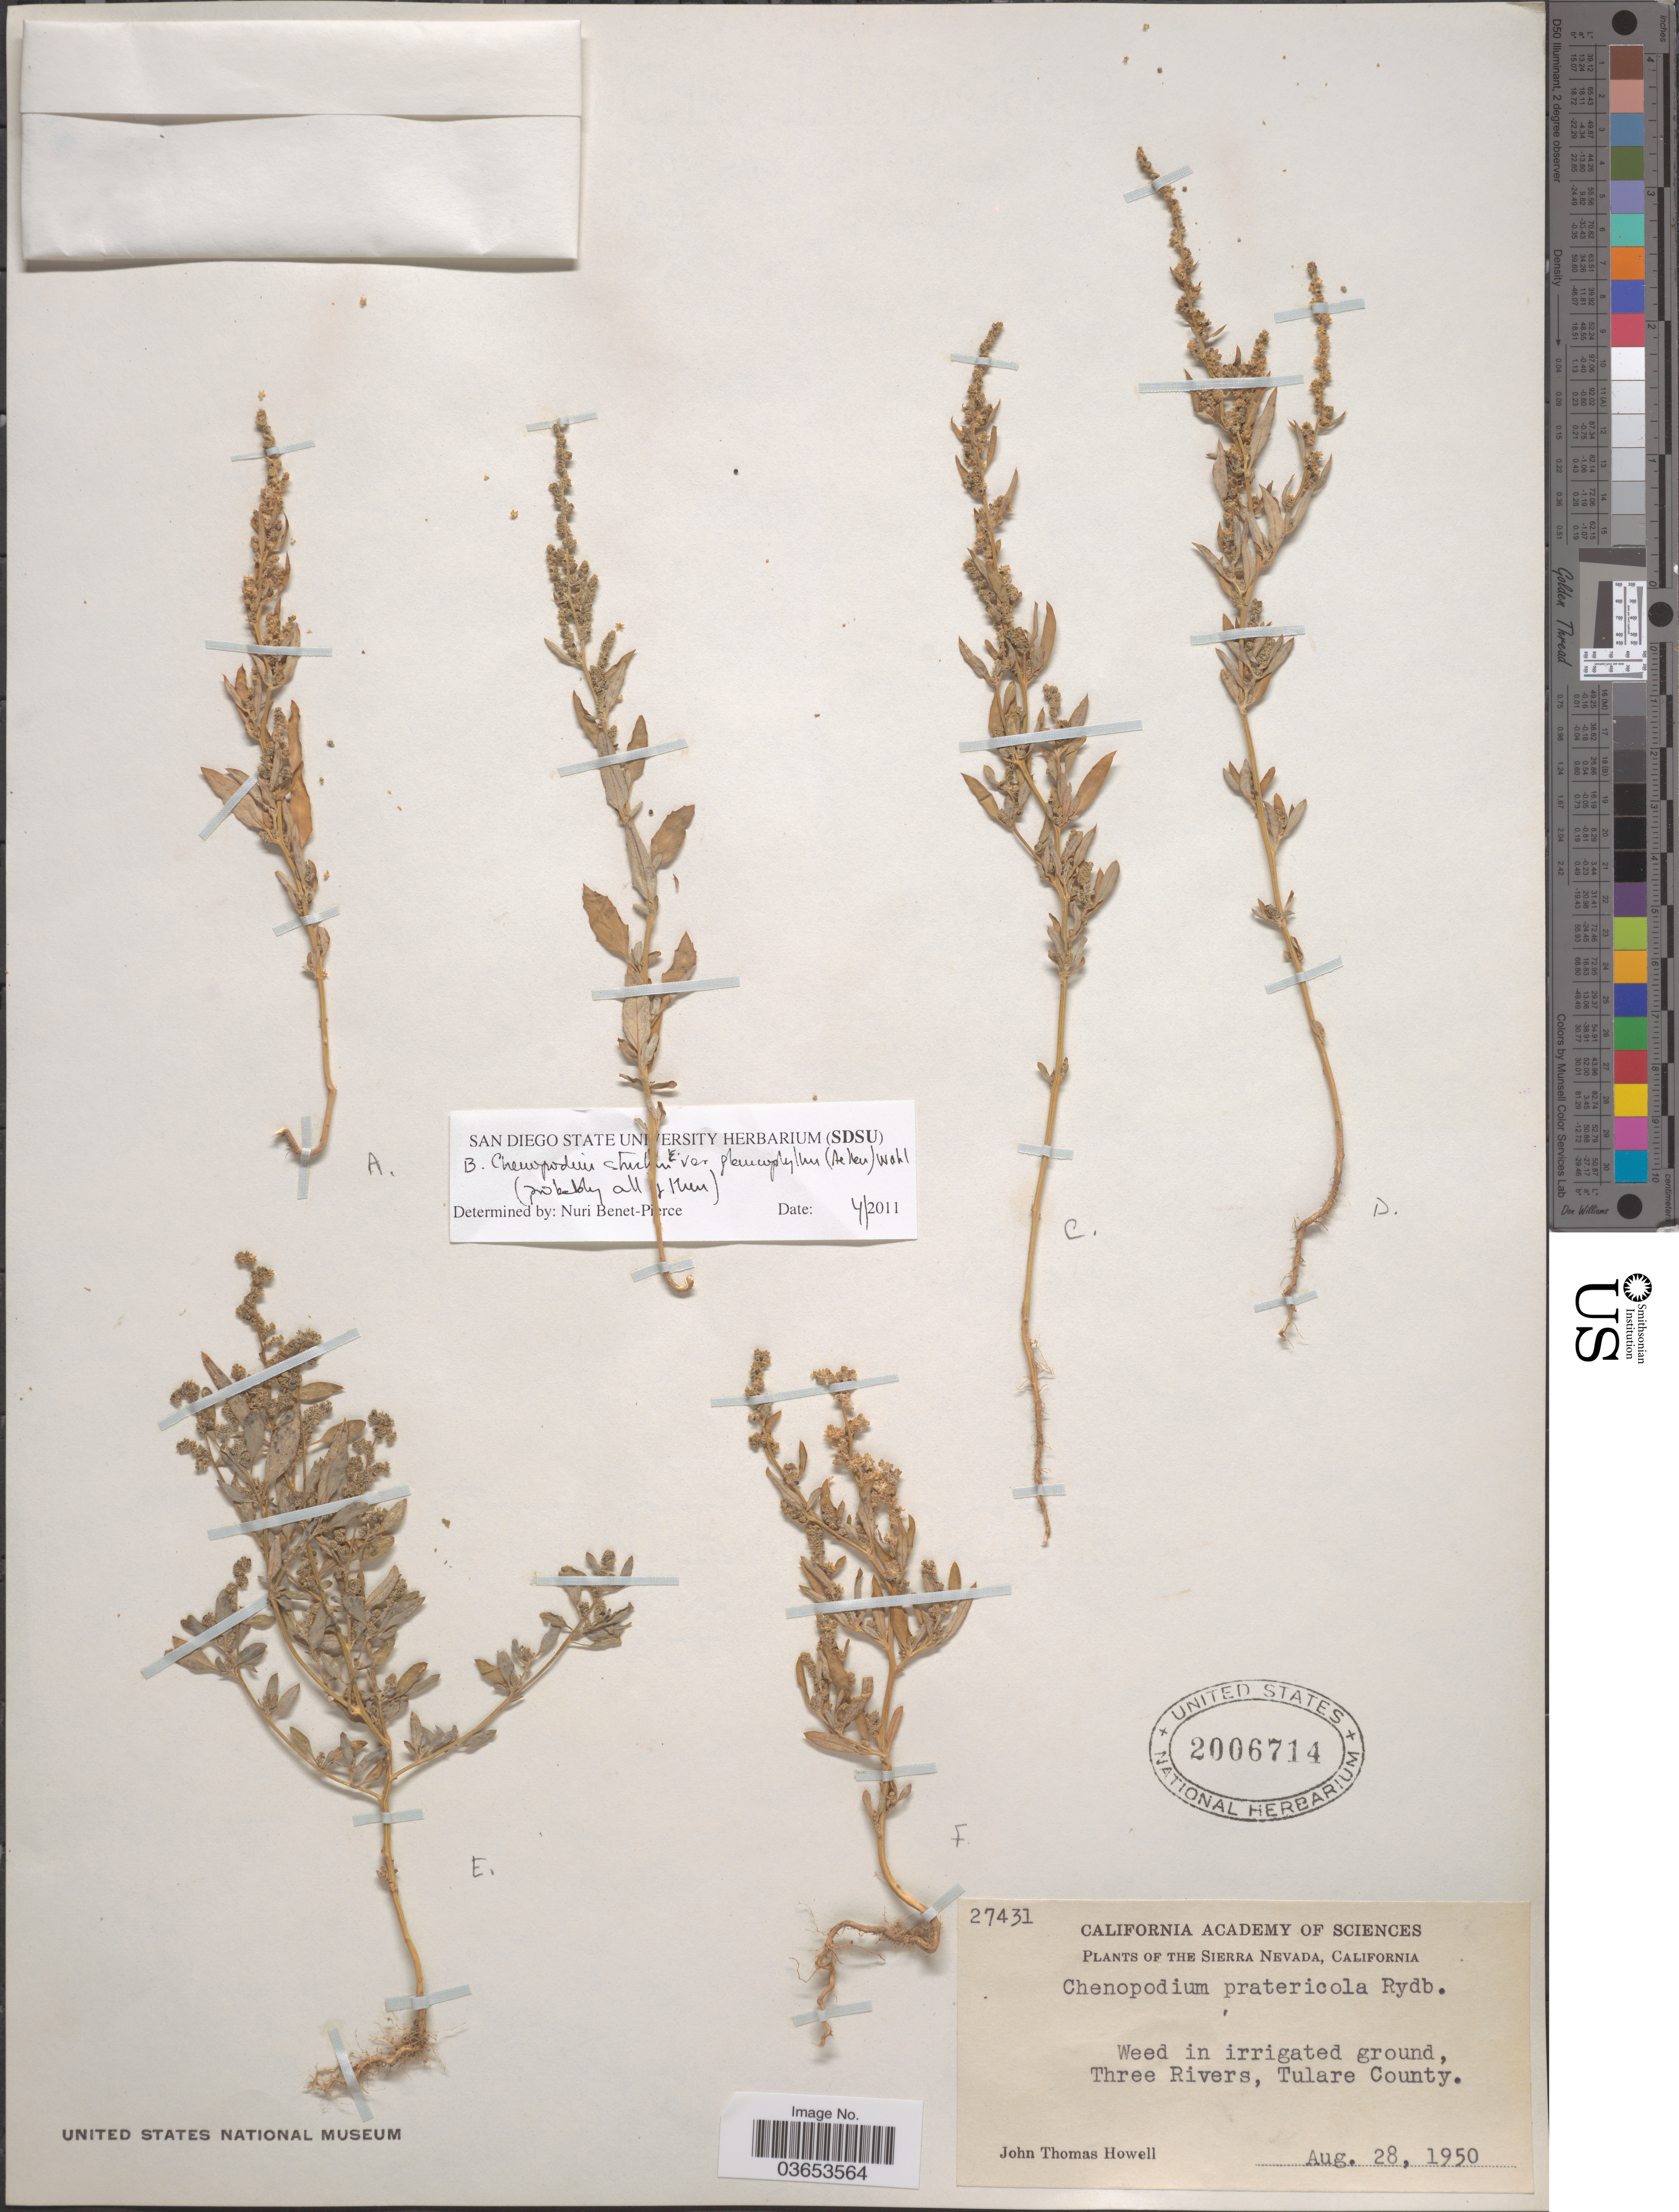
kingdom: Plantae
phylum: Tracheophyta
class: Magnoliopsida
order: Caryophyllales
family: Amaranthaceae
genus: Chenopodium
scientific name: Chenopodium leptophyllum var. leptophylloides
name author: (Murr) Thell. & Aellen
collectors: J. T. Howell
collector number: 27431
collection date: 1950-08-28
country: United States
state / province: California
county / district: Tulare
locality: Sierra Nevada. Weed in irrigated ground. Three Rivers, Tulare County.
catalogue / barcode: US 2006714